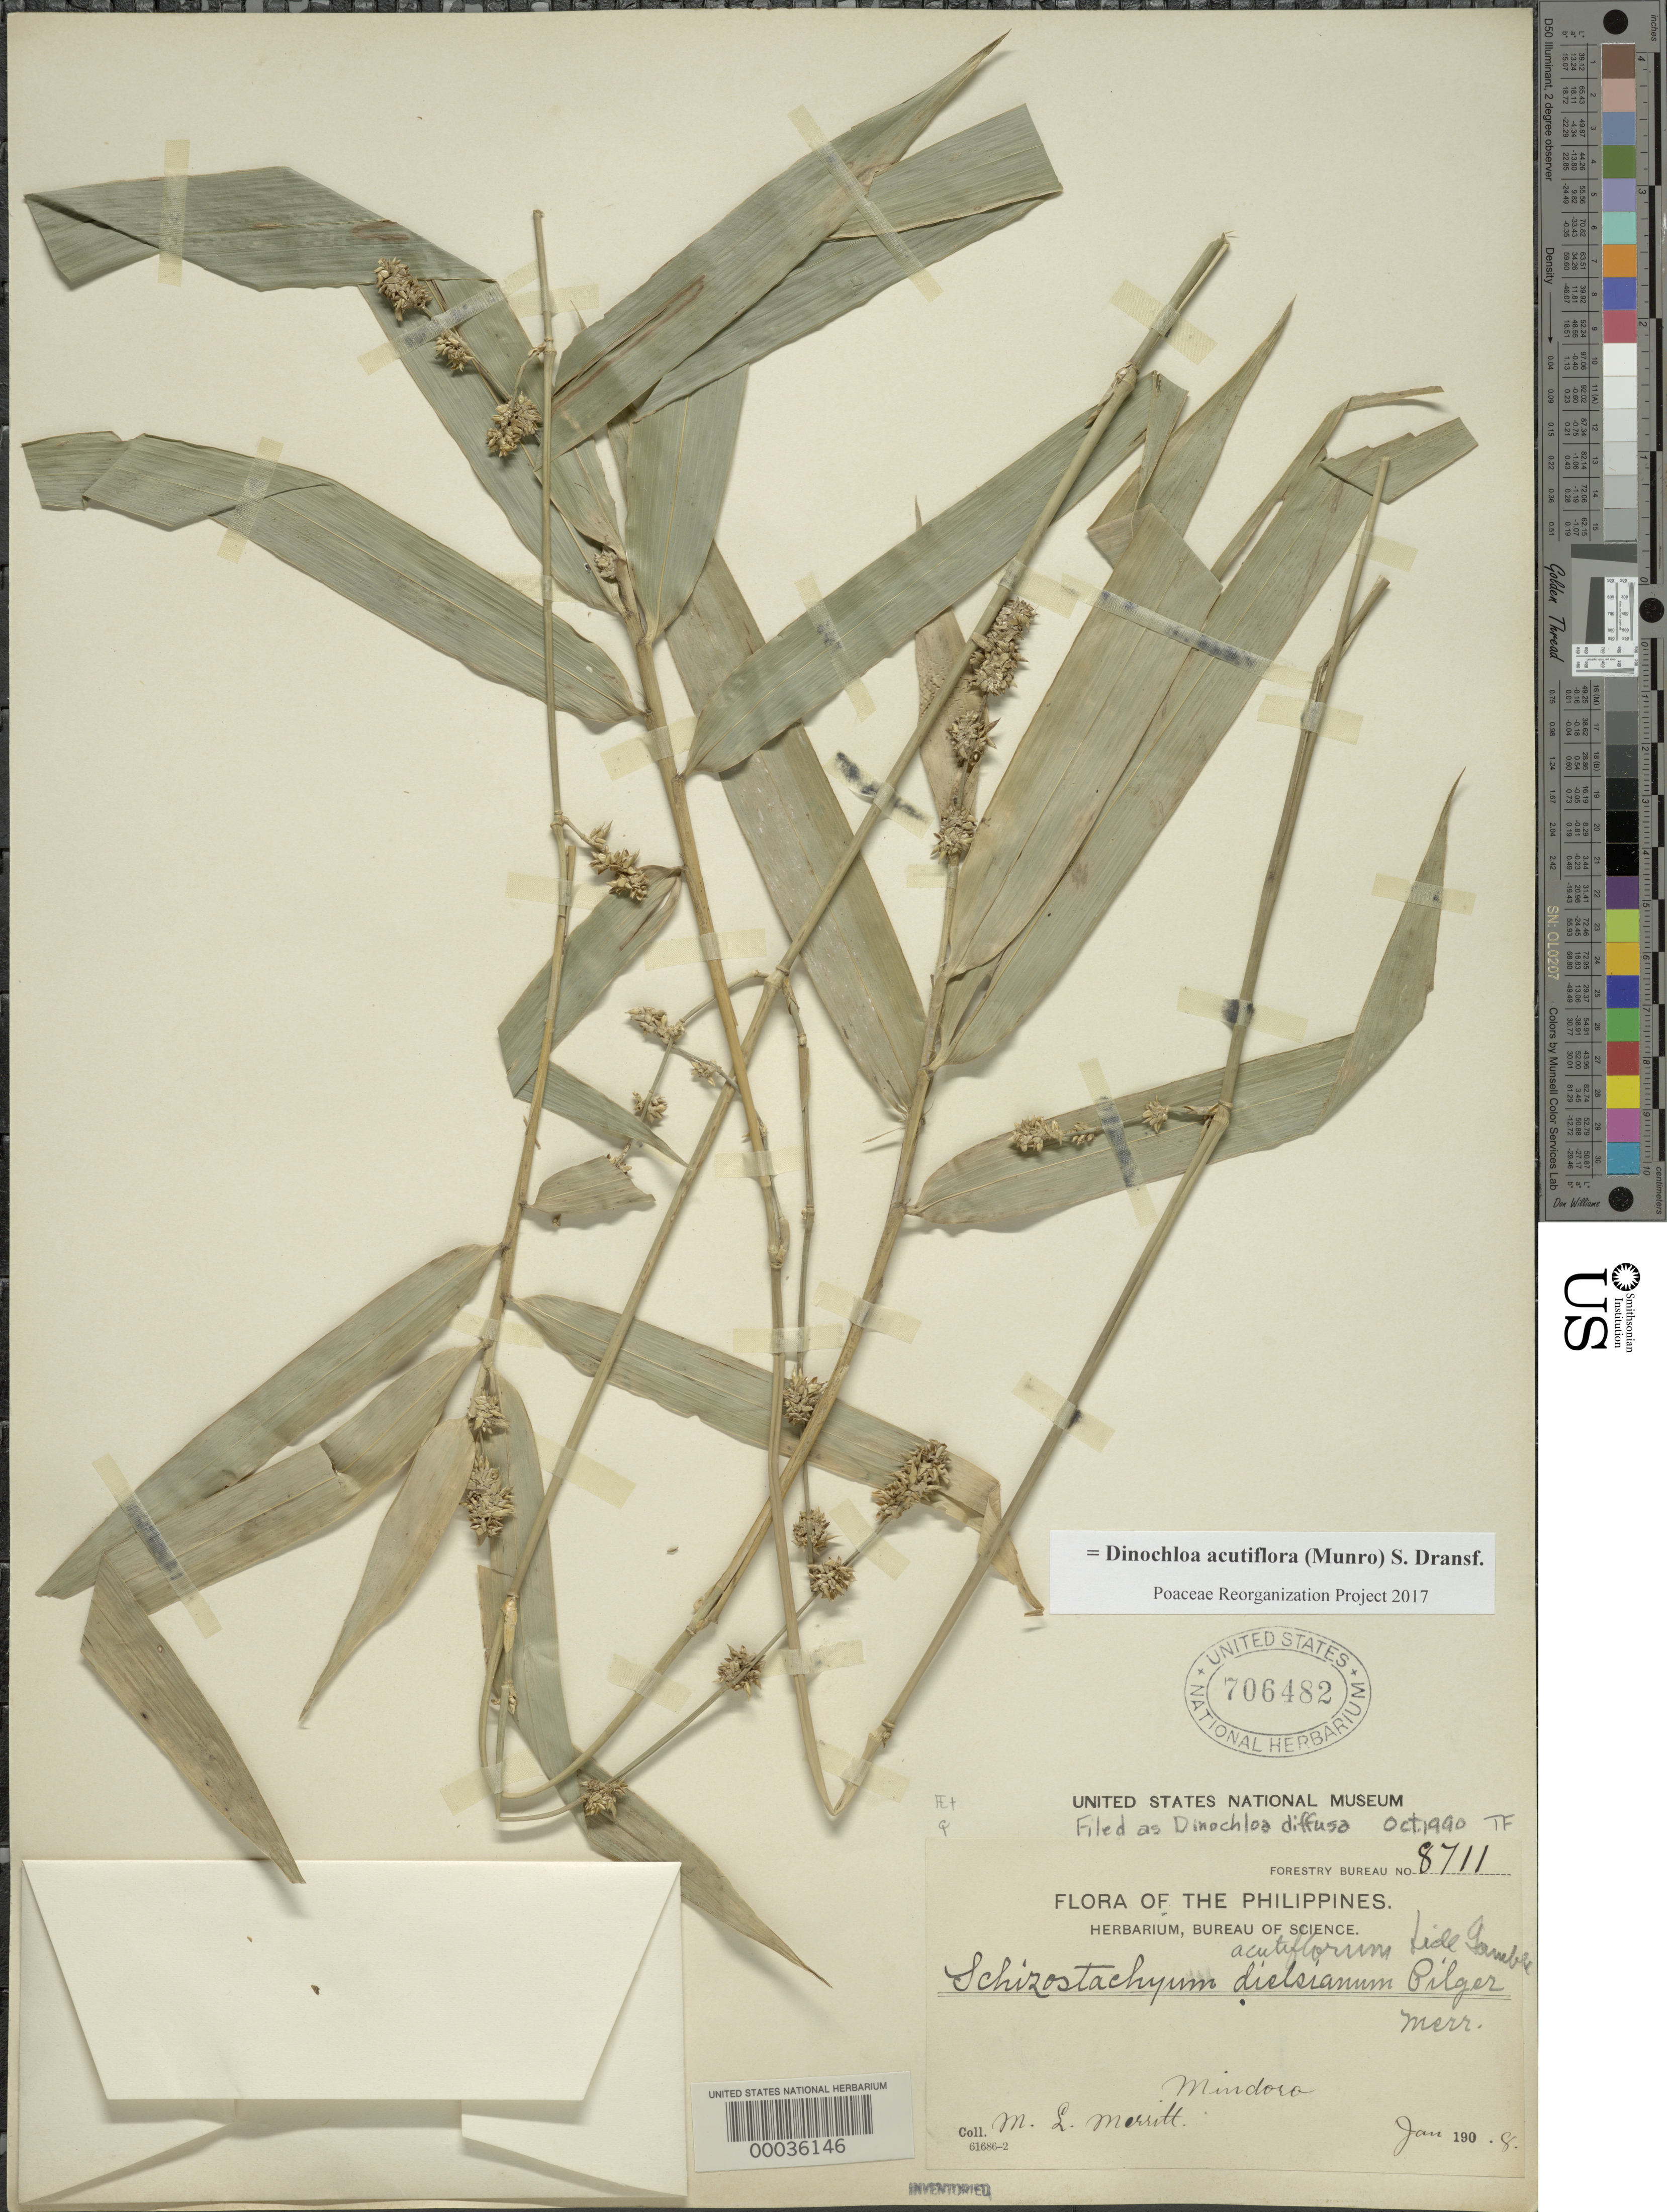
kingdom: Plantae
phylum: Tracheophyta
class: Liliopsida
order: Poales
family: Poaceae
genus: Dinochloa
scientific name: Dinochloa acutiflora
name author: (Munro) Soenarko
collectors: M. L. Merritt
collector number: Pfb 8711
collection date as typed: Jan 1908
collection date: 1908-01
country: Philippines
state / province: Mimaropa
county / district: Mindoro Occidental / Mindoro Oriental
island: Mindoro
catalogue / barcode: US 706482